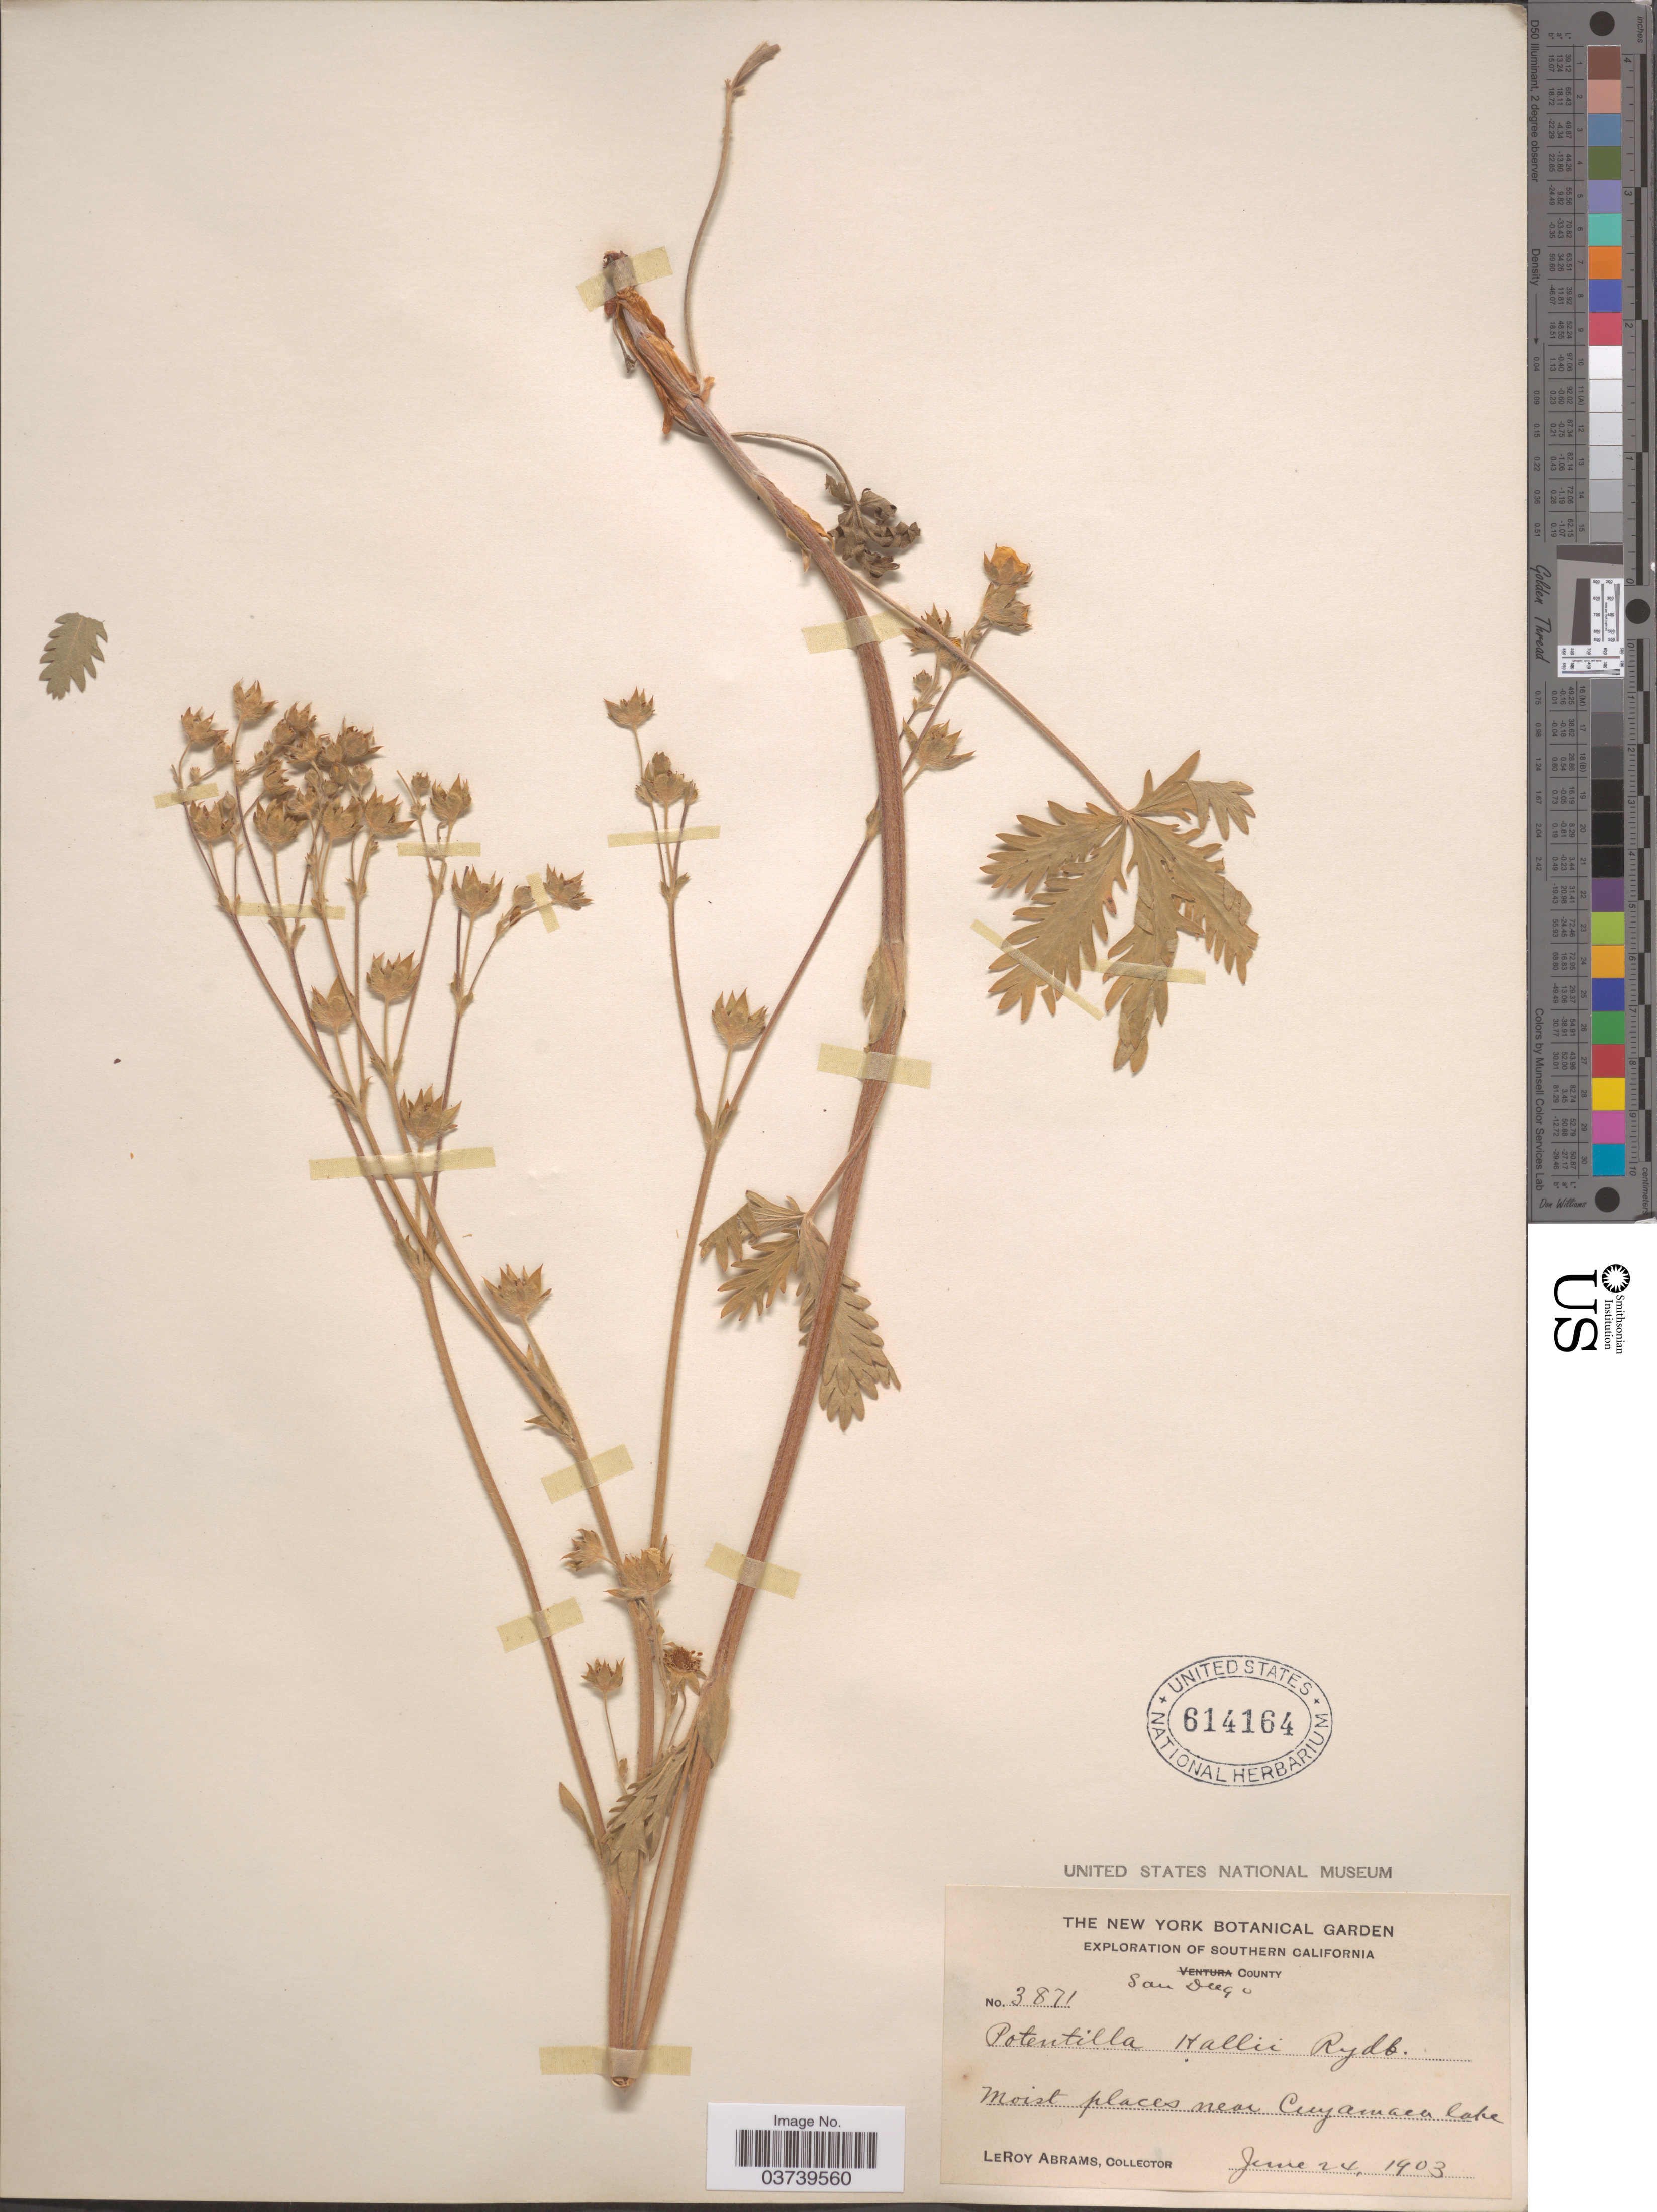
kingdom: Plantae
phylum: Tracheophyta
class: Magnoliopsida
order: Rosales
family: Rosaceae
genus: Potentilla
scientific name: Potentilla gracilis var. fastigiata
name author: (Nutt.) S. Watson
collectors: L. Abrams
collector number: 3871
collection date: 1903-06-24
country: United States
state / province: California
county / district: San Diego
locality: Southern California. San Diego County. Moist places near Cuyamaca lake.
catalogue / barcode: US 614164